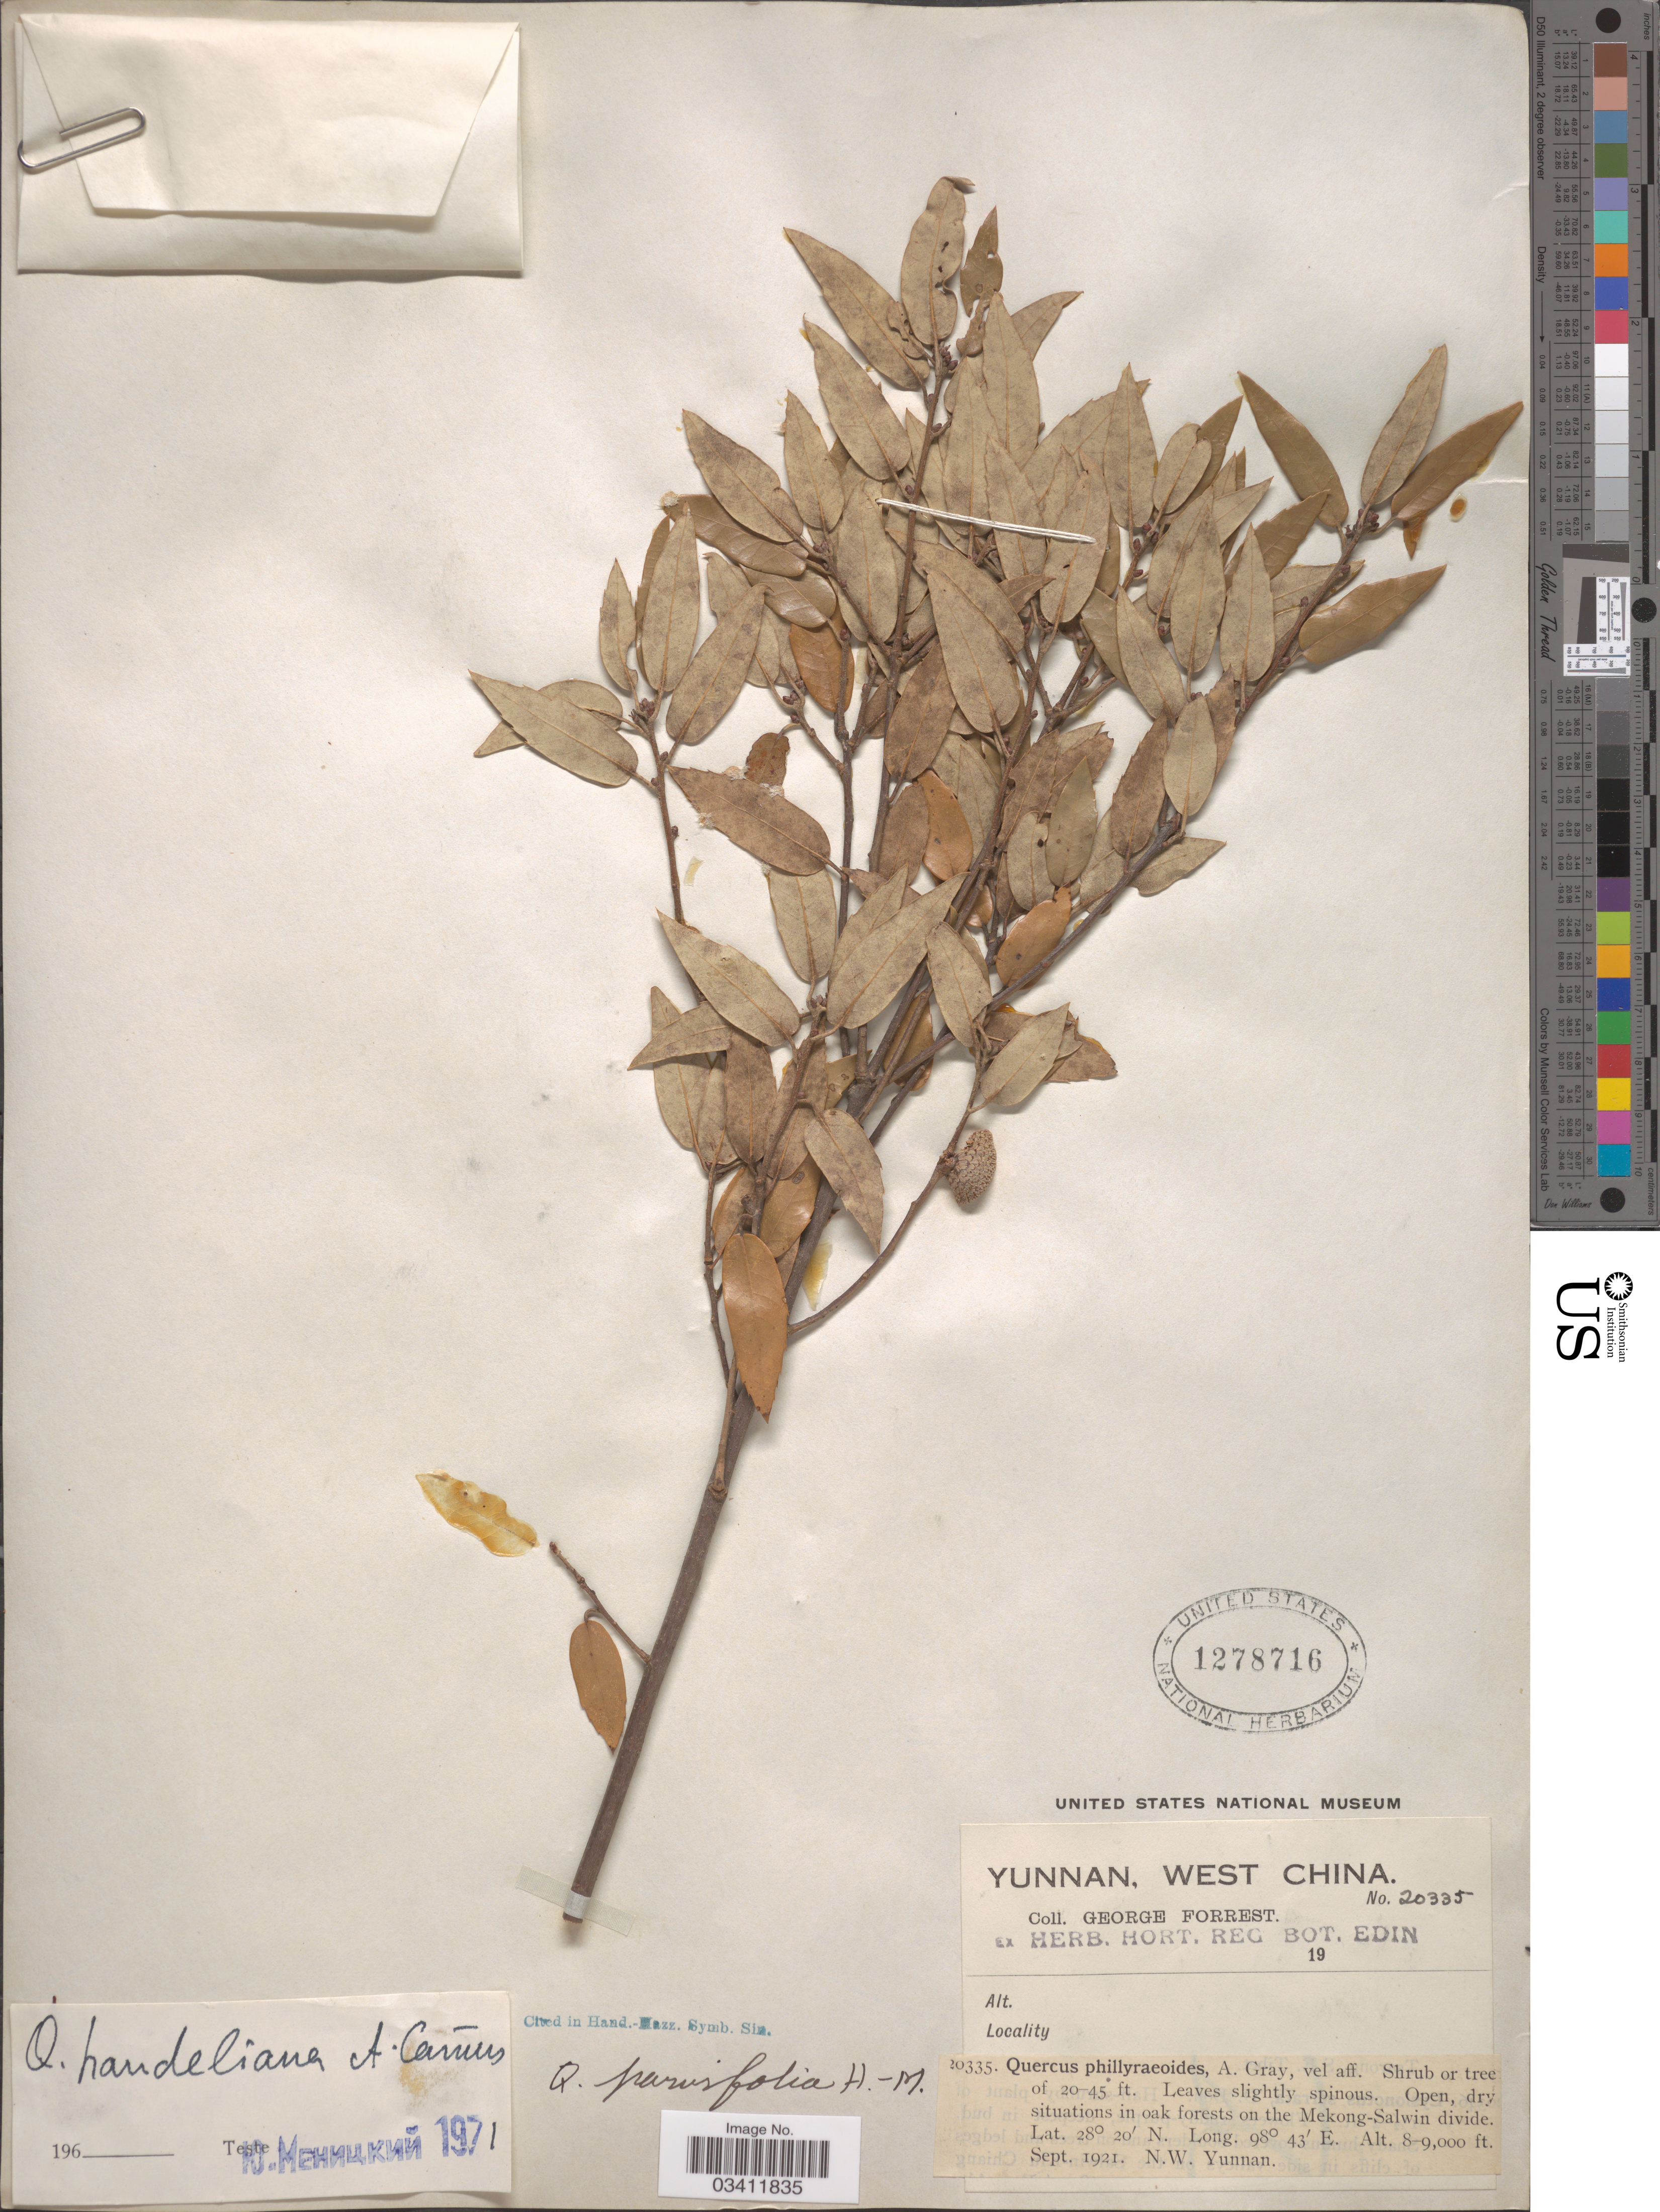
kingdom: Plantae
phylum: Tracheophyta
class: Magnoliopsida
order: Fagales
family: Fagaceae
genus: Quercus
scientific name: Quercus handeliana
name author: A. Camus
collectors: G. Forrest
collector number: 20335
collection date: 1921-09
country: China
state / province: Yunnan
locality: West China. On the Mekong-Salwin divide. N.W. Yunnan.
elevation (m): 2438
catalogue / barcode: US 1278716